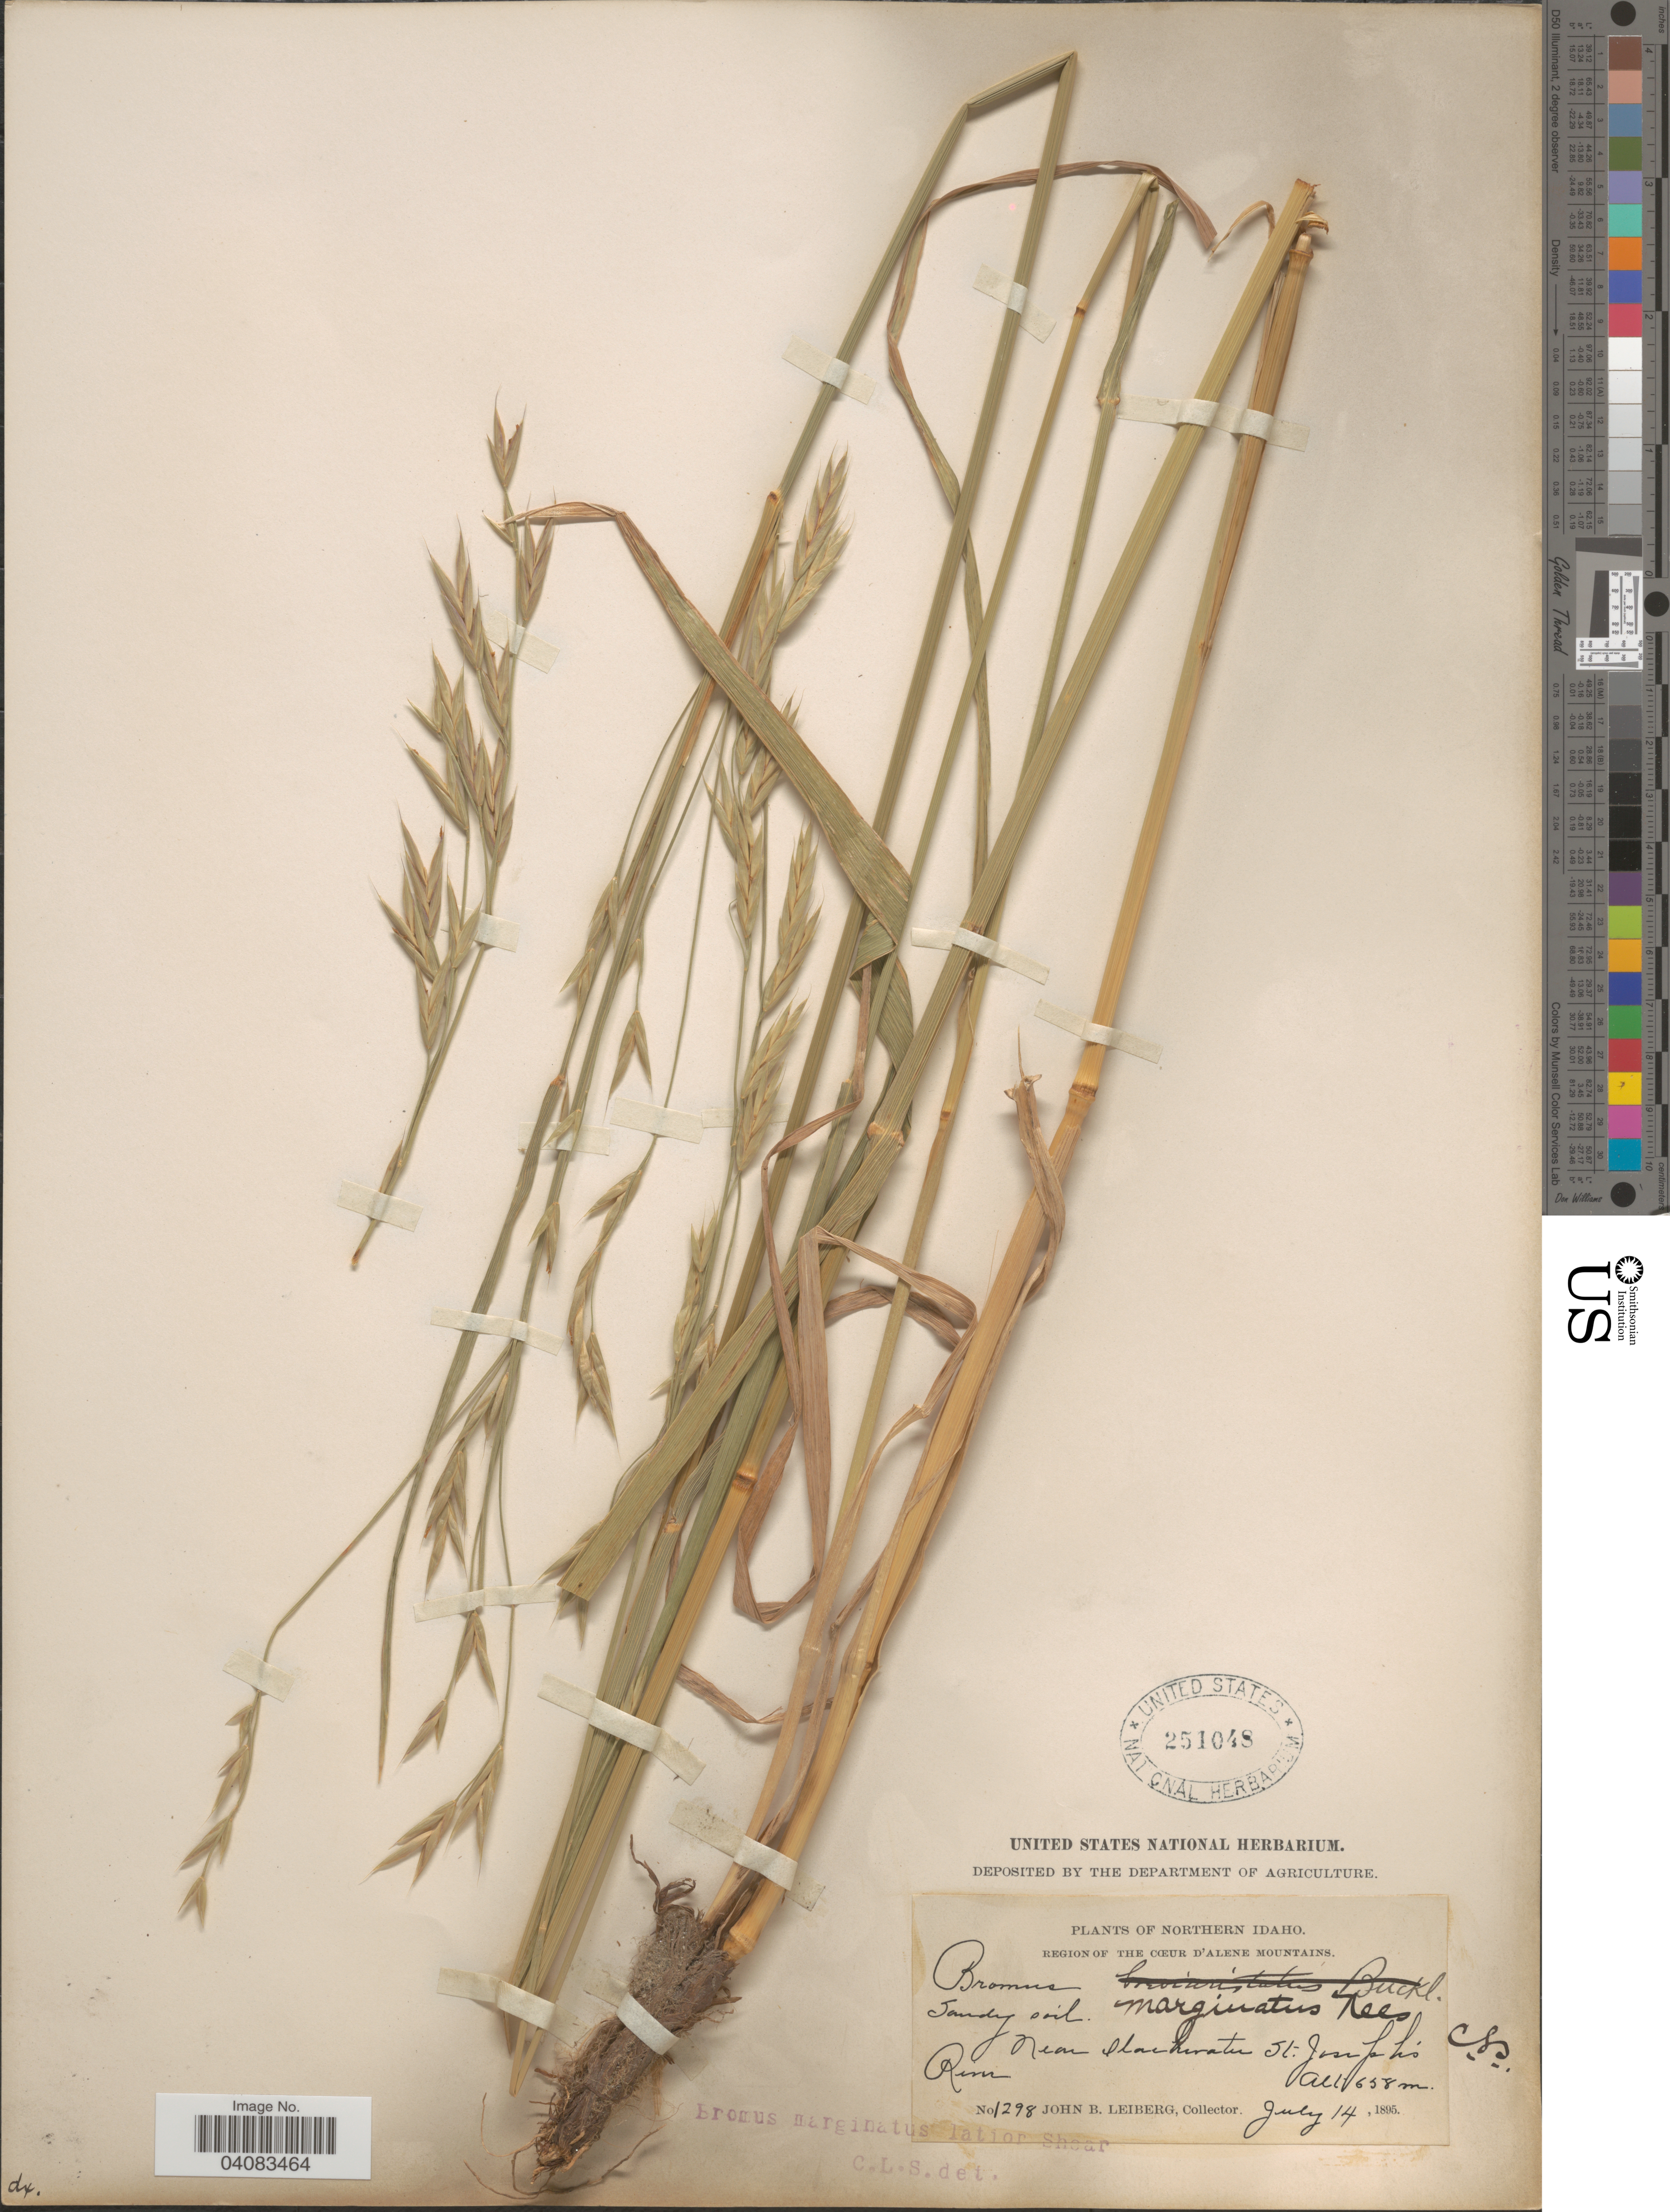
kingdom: Plantae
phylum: Tracheophyta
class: Liliopsida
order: Poales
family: Poaceae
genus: Bromus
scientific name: Bromus marginatus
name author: Nees ex Steud.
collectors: J. B. Leiberg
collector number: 1298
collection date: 1895-07-14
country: United States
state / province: Idaho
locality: Northern Idaho. Region of the Cœur d'Alene Mountains. Near Blackwater St. Joseph's River.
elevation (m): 658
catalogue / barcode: US 251048